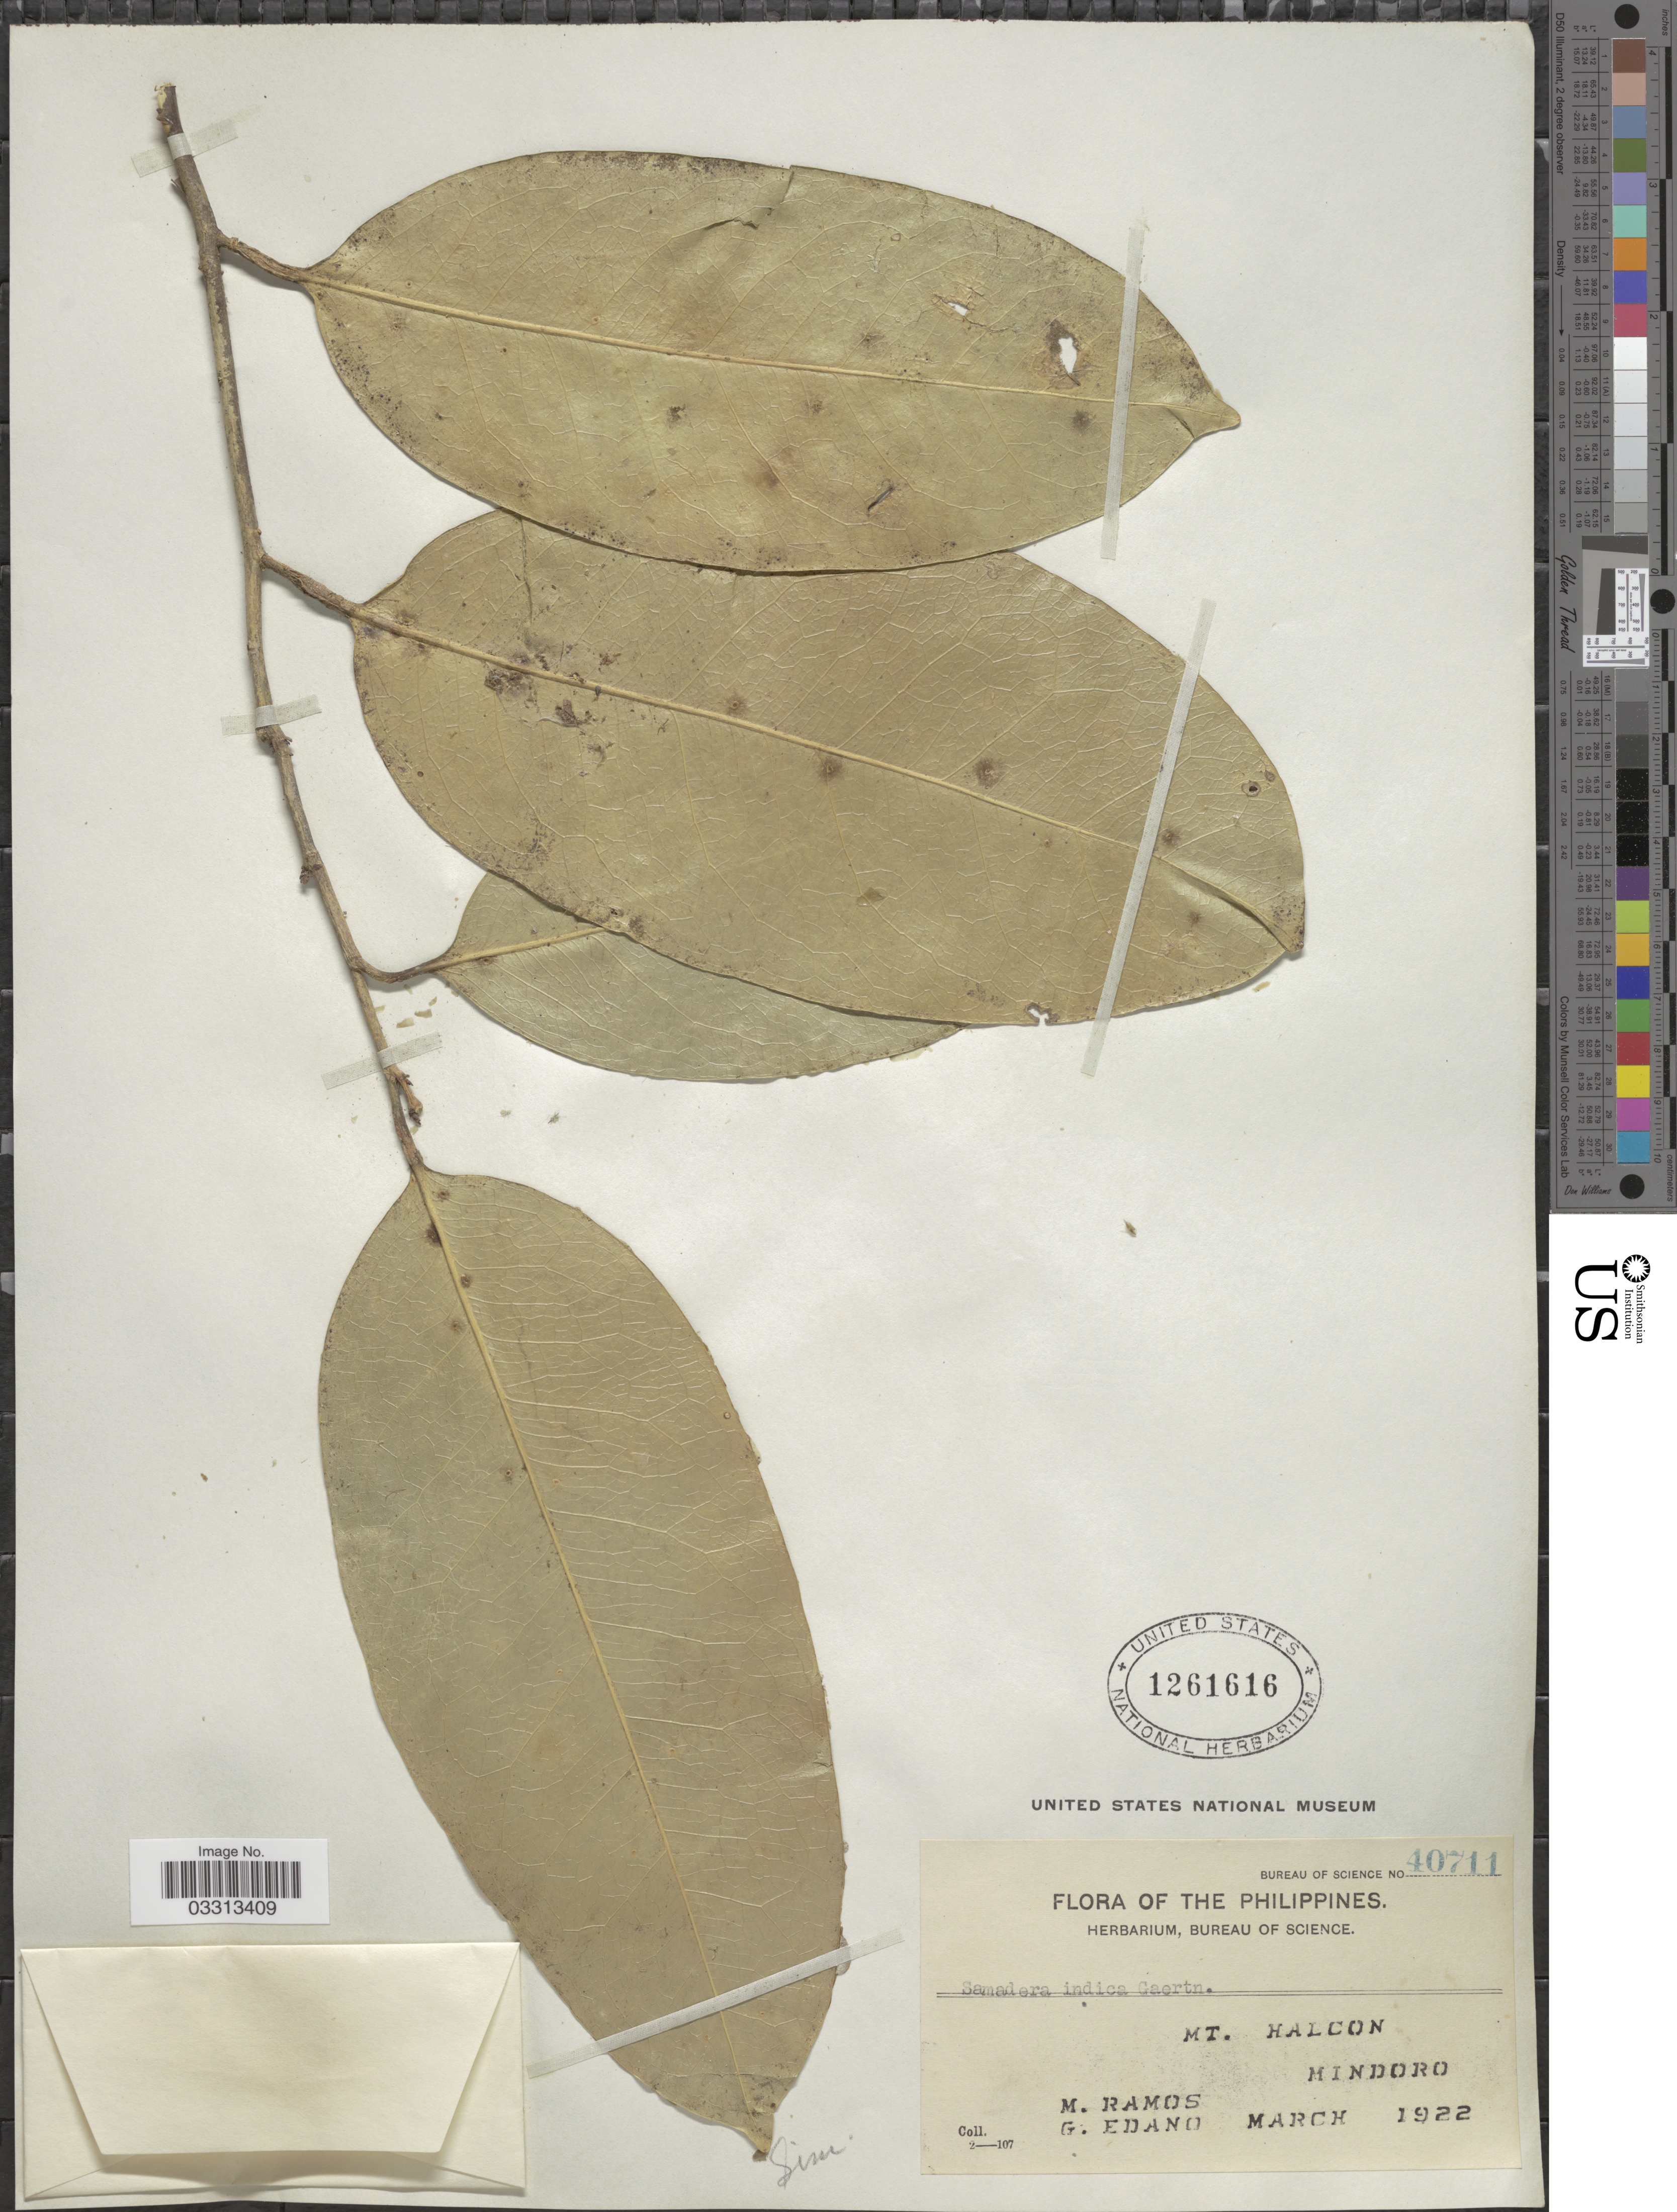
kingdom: Plantae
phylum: Tracheophyta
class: Magnoliopsida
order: Sapindales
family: Simaroubaceae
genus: Samadera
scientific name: Samadera indica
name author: Gaertn.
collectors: M. Ramos & G. Edaño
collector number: Bureau of Science 40711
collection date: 1922-03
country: Philippines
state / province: Mimaropa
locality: Mt. Halcon. Mindoro.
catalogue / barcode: US 1261616